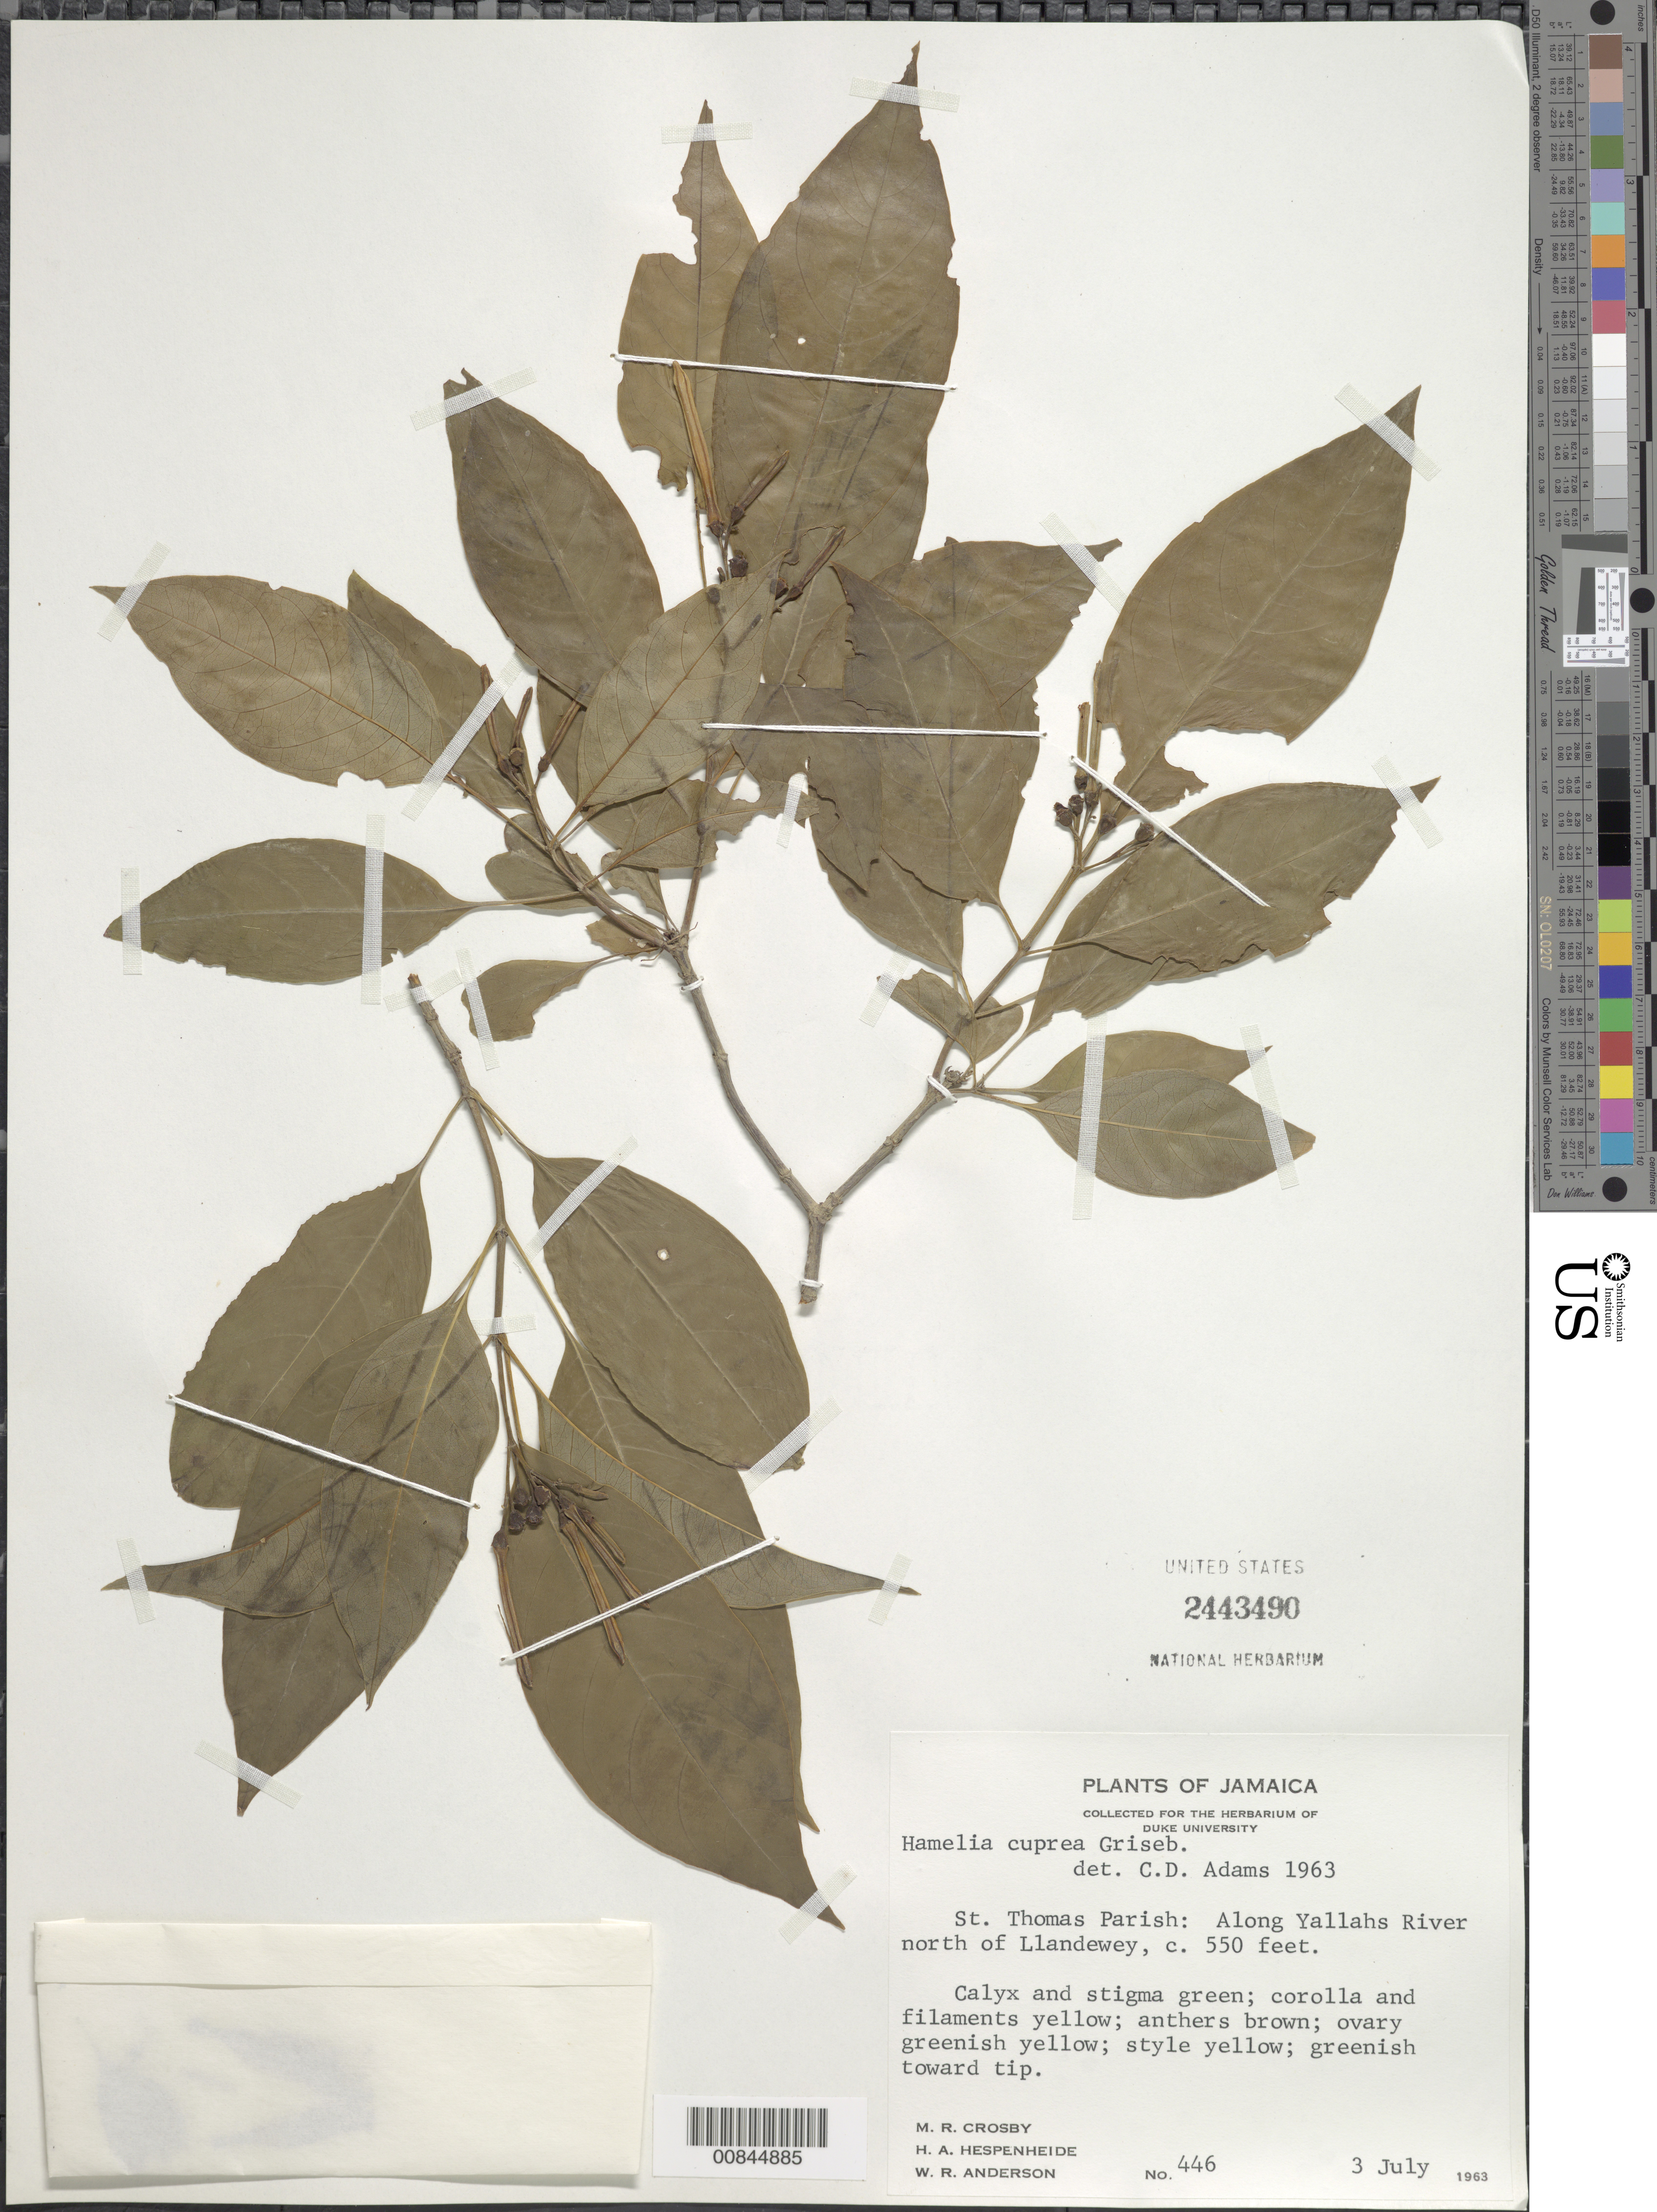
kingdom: Plantae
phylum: Tracheophyta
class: Magnoliopsida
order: Gentianales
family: Rubiaceae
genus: Hamelia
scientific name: Hamelia cuprea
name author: Griseb.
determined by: Adams, C. D.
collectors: M. R. Crosby, H. A. Hespenheide & W. R. Anderson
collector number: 446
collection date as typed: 03 Jul 1963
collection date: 1963-07-03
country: Jamaica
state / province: Saint Thomas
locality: Along Yallahs River, north of Llandewey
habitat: Along river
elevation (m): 168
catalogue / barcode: US 2443490